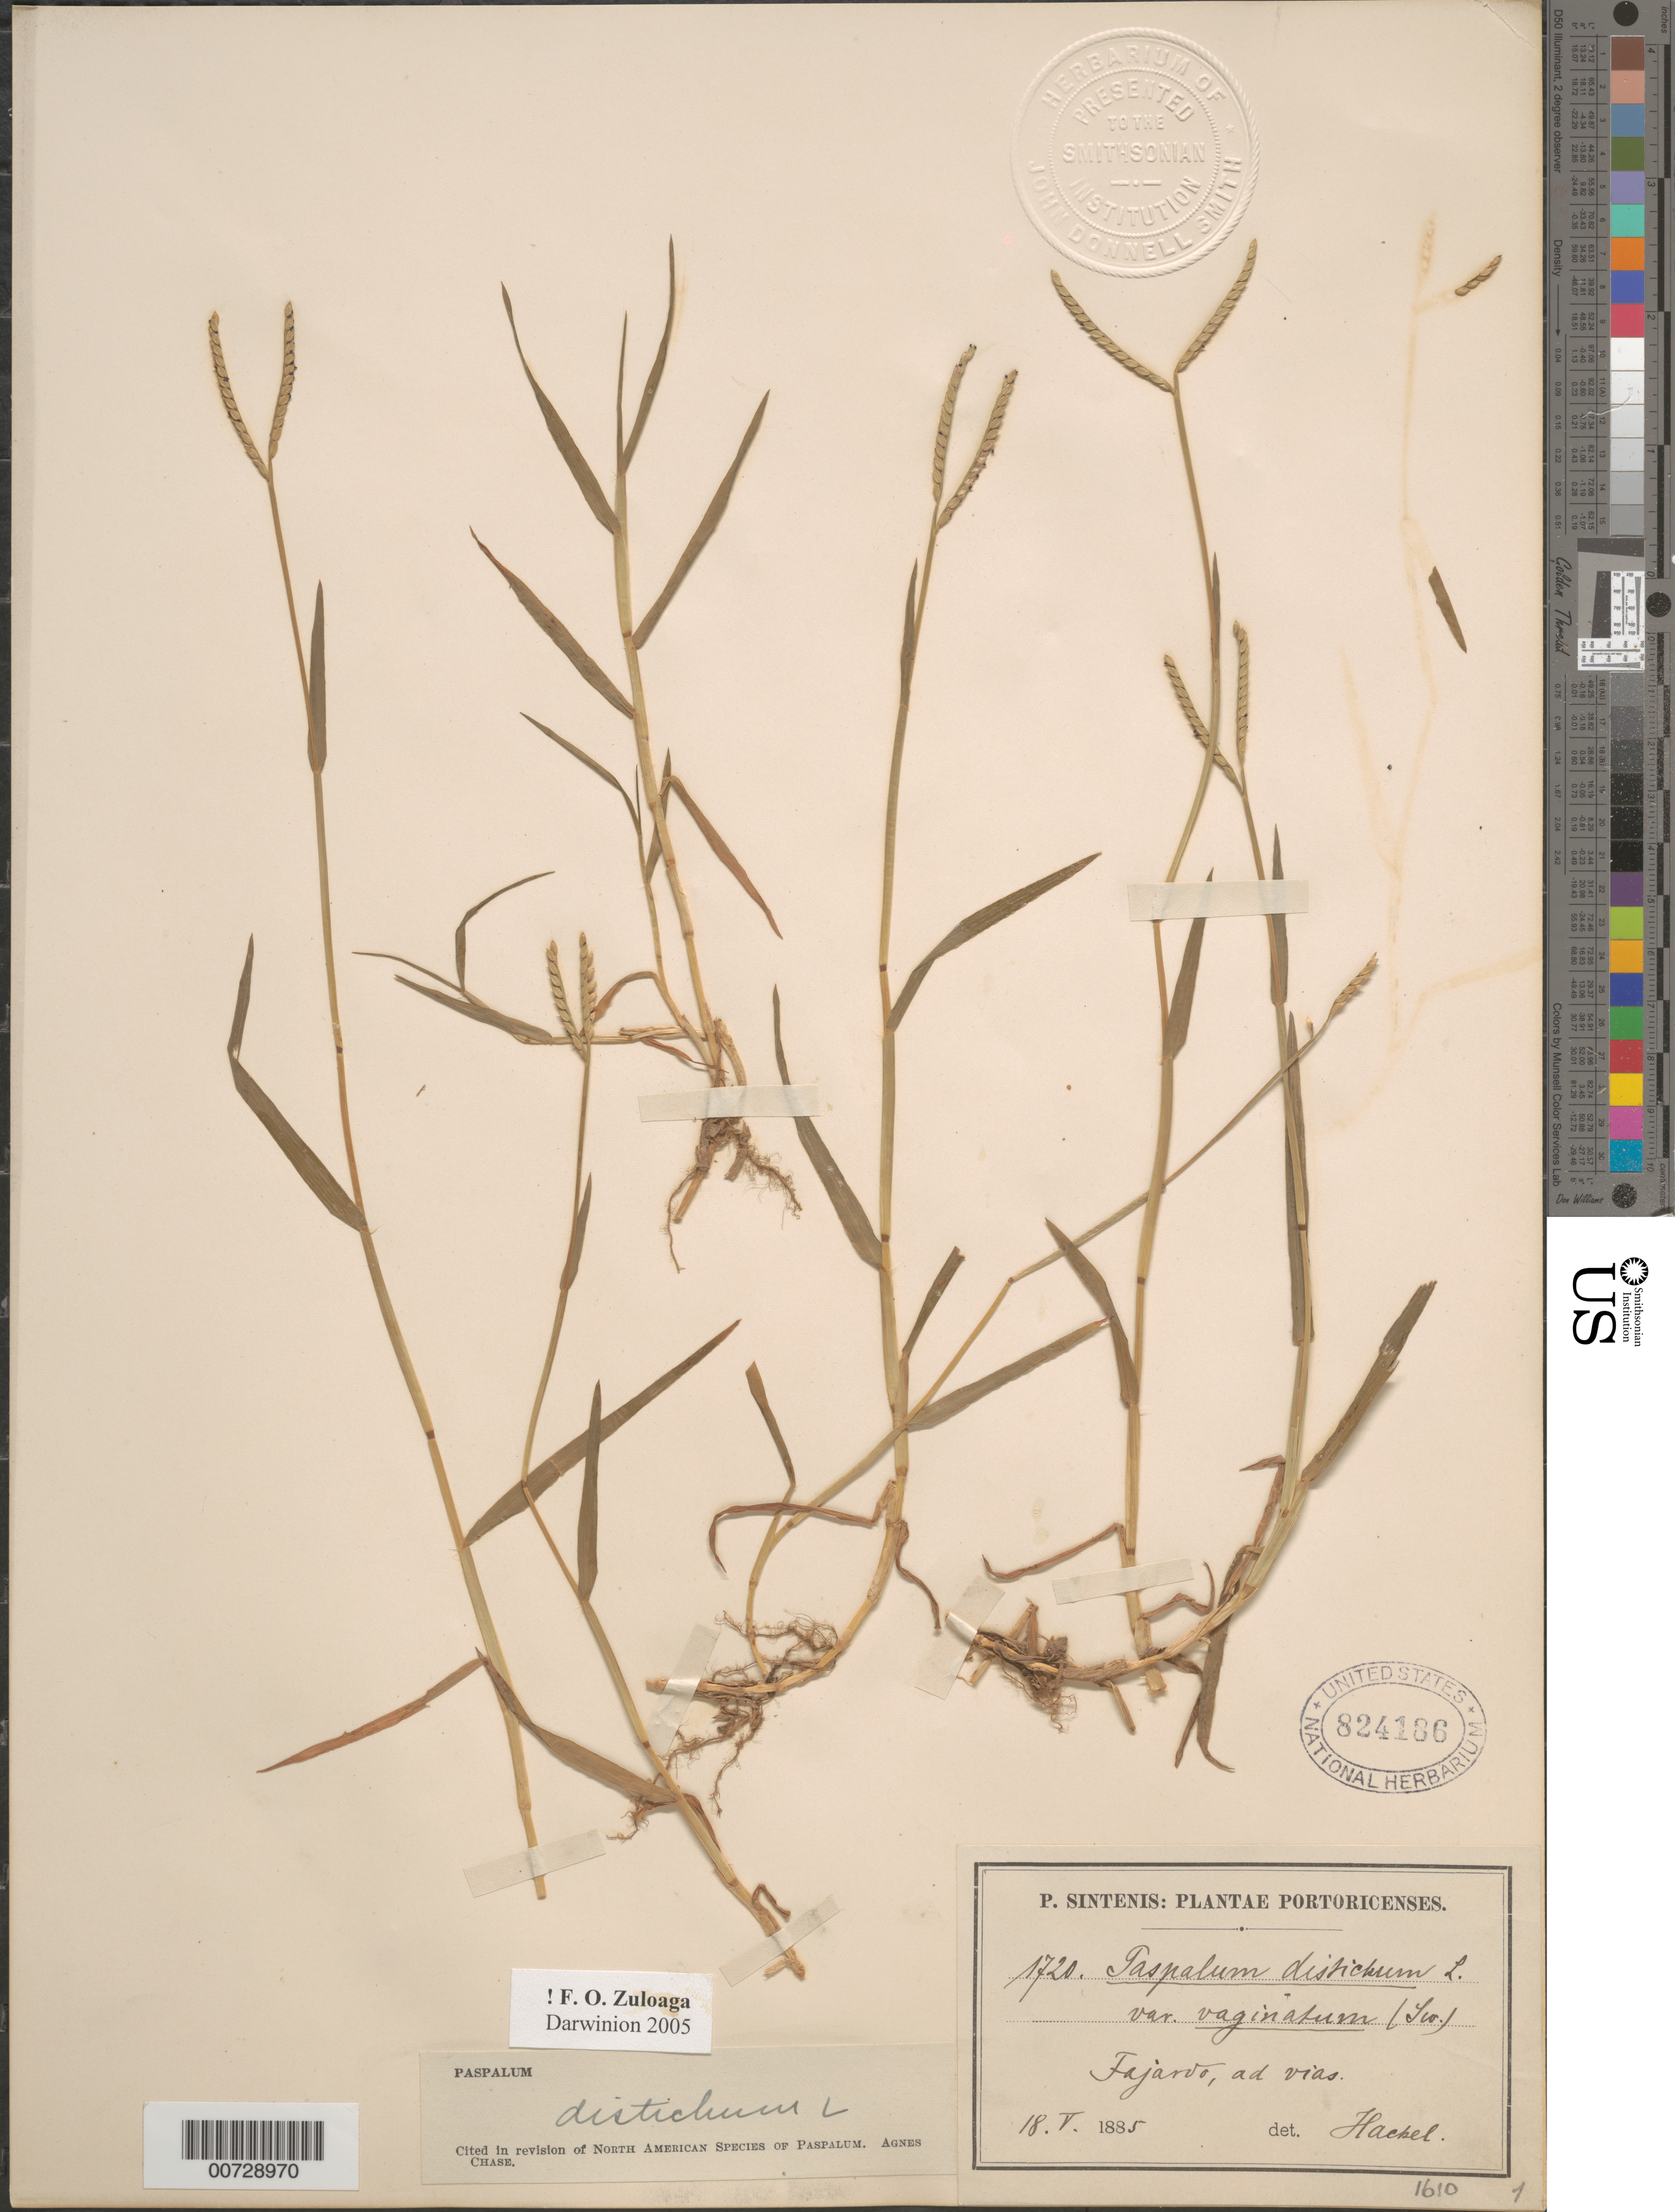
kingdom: Plantae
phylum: Tracheophyta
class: Liliopsida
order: Poales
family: Poaceae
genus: Paspalum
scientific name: Paspalum distichum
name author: L.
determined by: Chase, [M.] Agnes, (US)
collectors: P. Sintenis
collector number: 1720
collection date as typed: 18 May 1885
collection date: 1885-05-18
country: Puerto Rico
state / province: Fajardo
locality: Fajardo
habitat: Ad vias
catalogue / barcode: US 824186